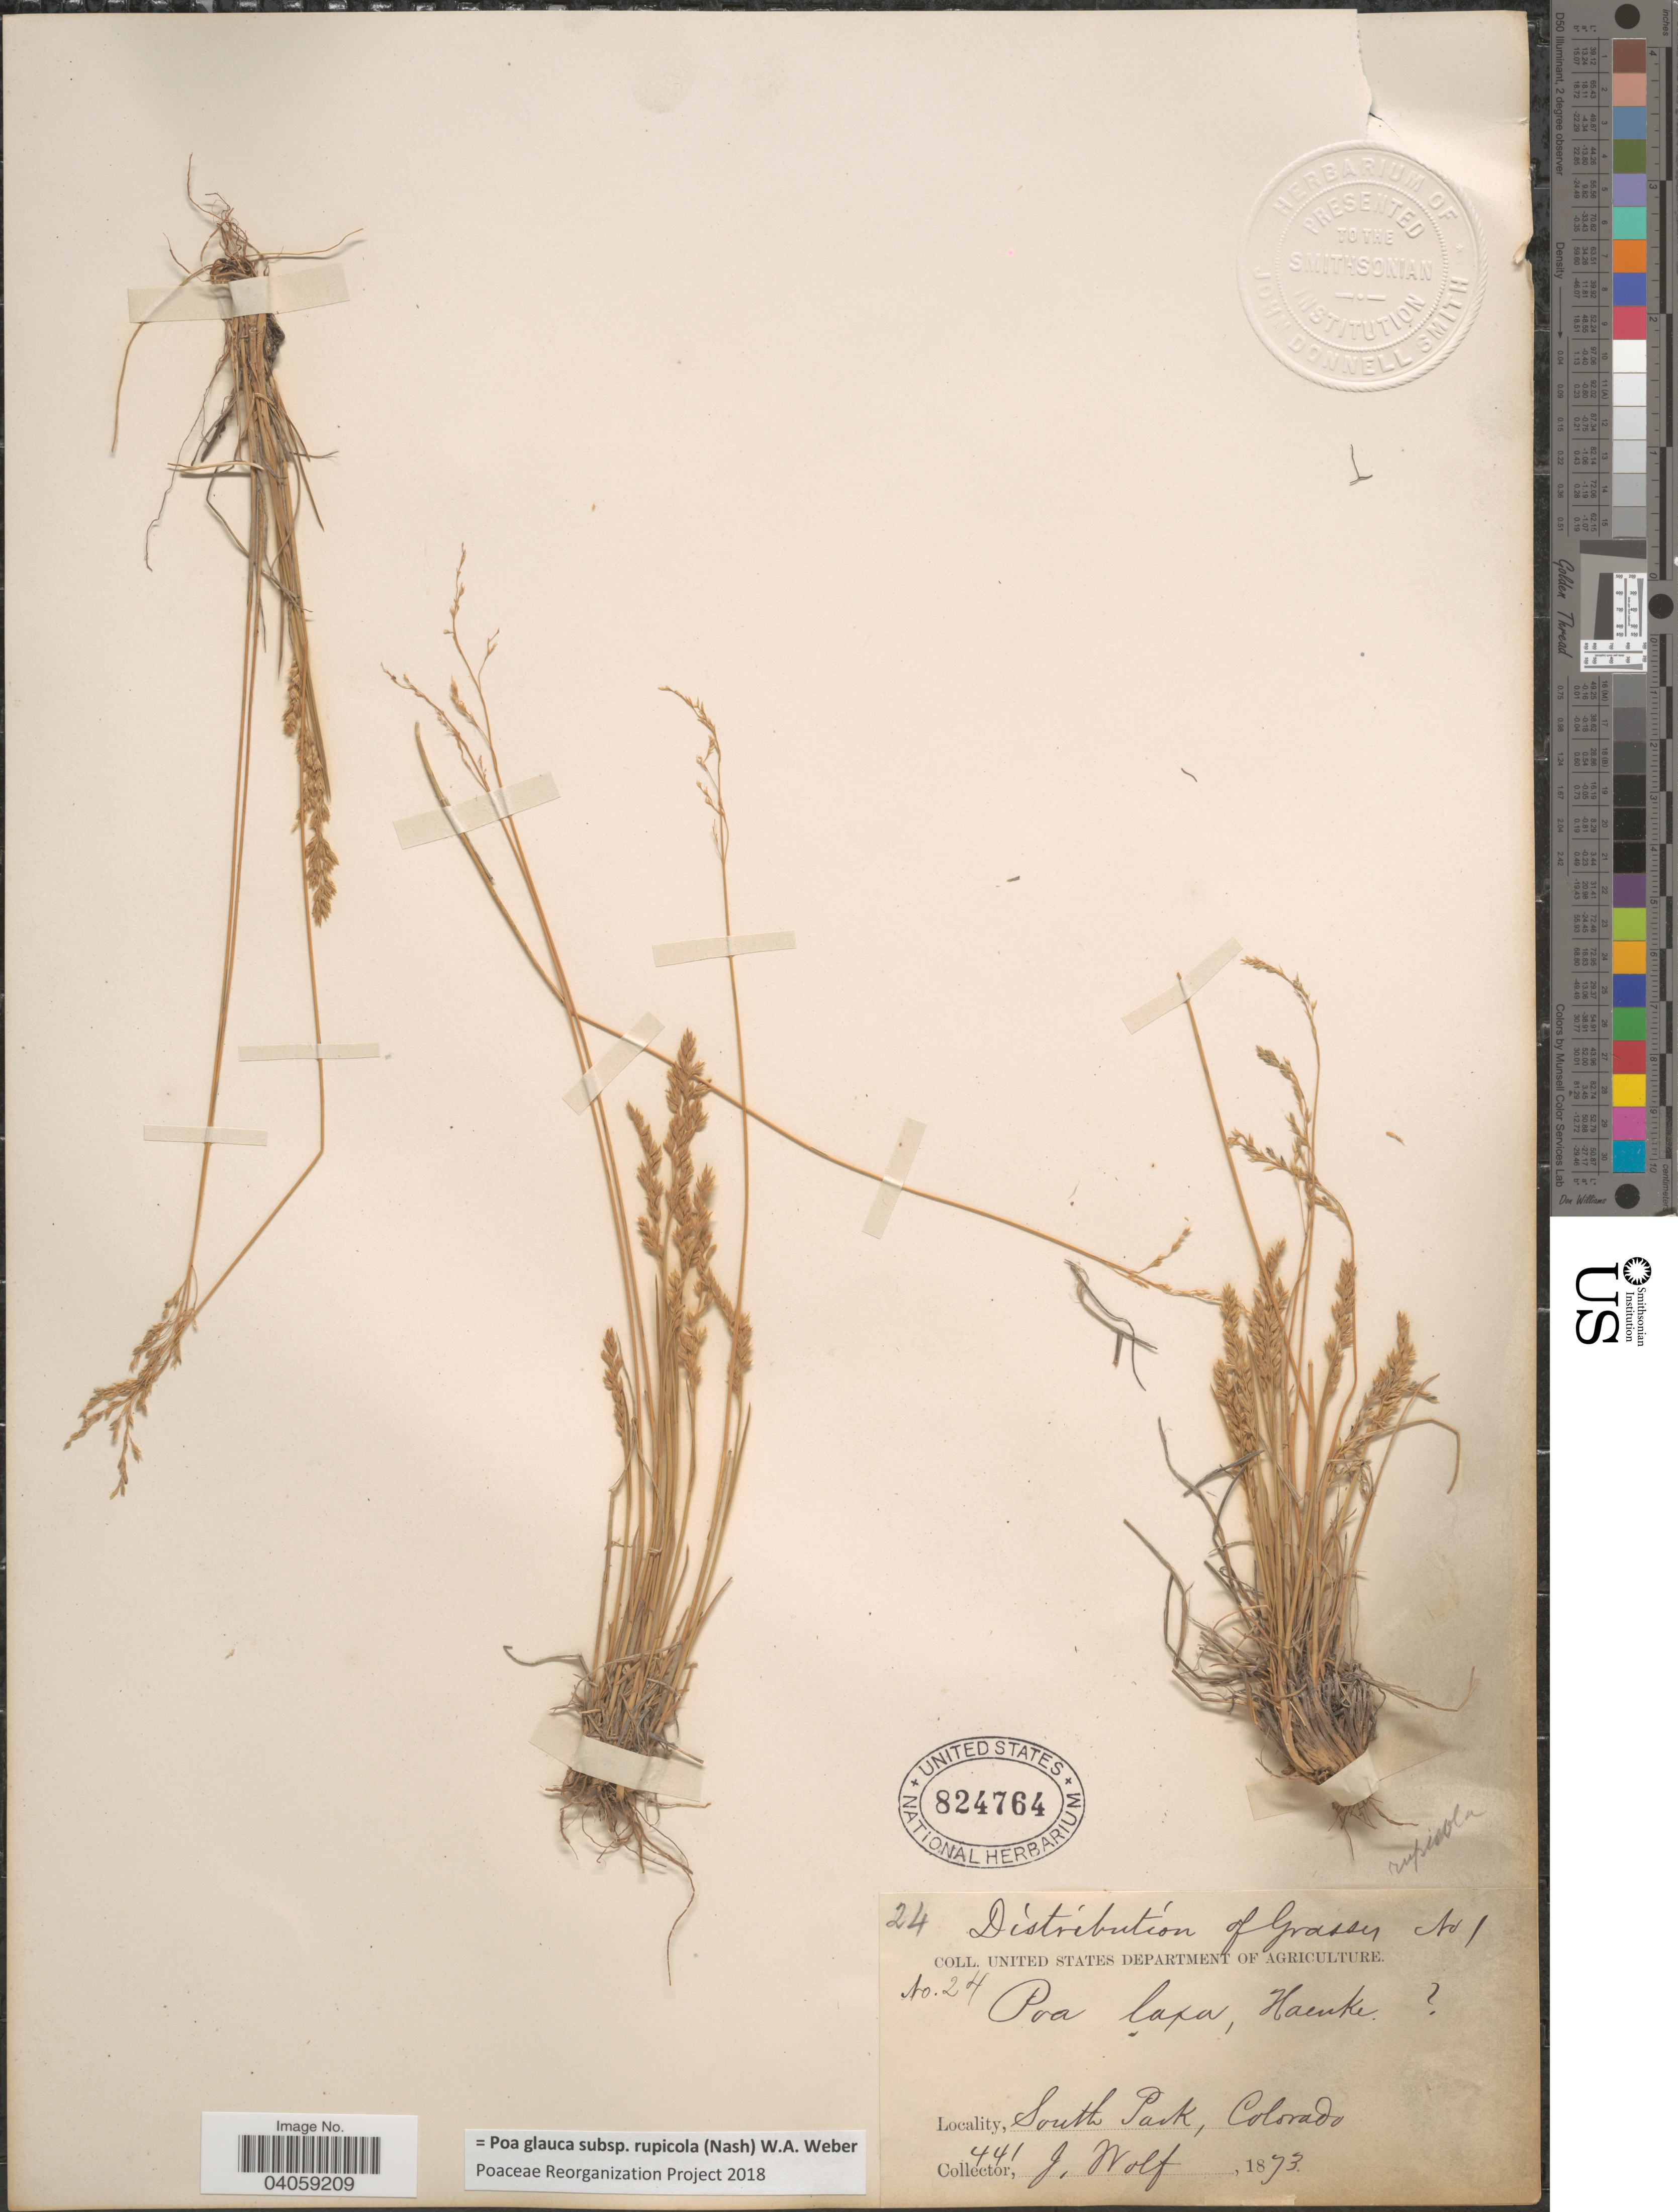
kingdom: Plantae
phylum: Tracheophyta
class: Liliopsida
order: Poales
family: Poaceae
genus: Poa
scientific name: Poa glauca subsp. rupicola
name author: (Nash) W.A. Weber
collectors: J. Wolf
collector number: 441/24?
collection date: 1873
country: United States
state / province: Colorado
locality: South Park.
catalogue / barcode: US 824764